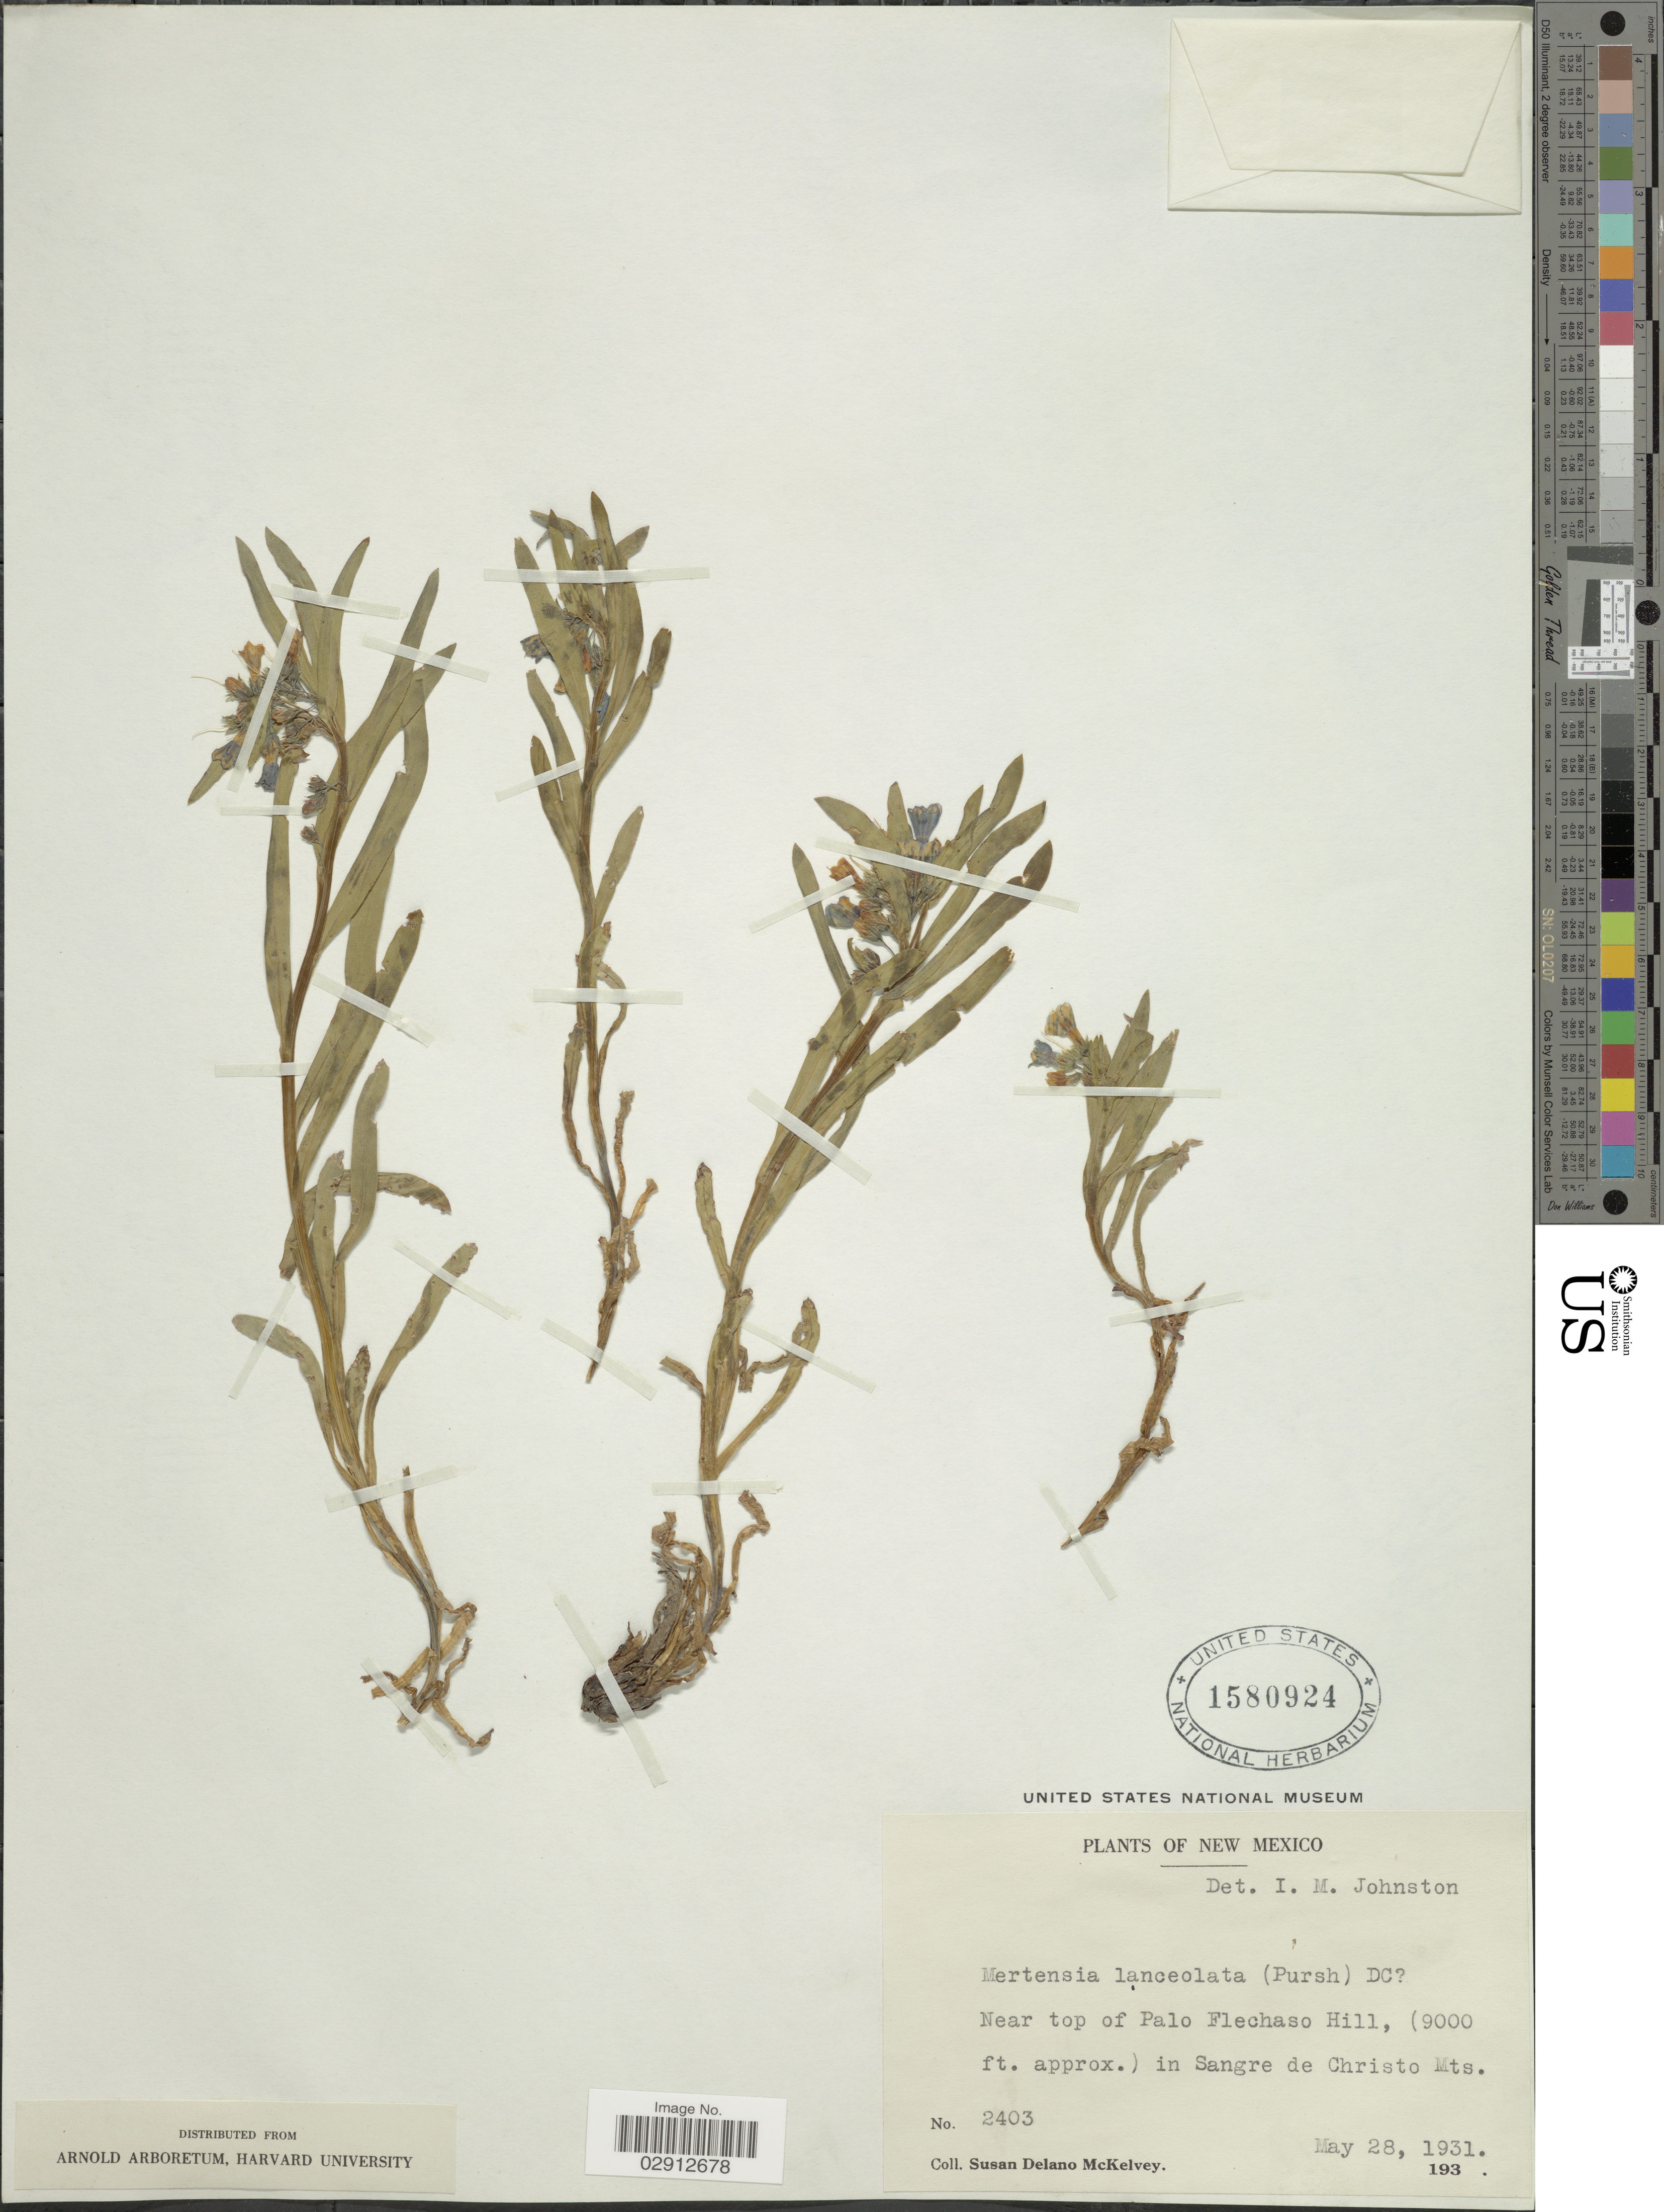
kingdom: Plantae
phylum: Tracheophyta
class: Magnoliopsida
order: Boraginales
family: Boraginaceae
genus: Mertensia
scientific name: Mertensia lanceolata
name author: (Pursh) DC. ex A. DC.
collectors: S. A. McKelvey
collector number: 2403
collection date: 1931-05-28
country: United States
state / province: New Mexico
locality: Near top of Palo Flechaso Hill, in Sangre de Christo Mts.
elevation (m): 2743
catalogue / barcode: US 1580924